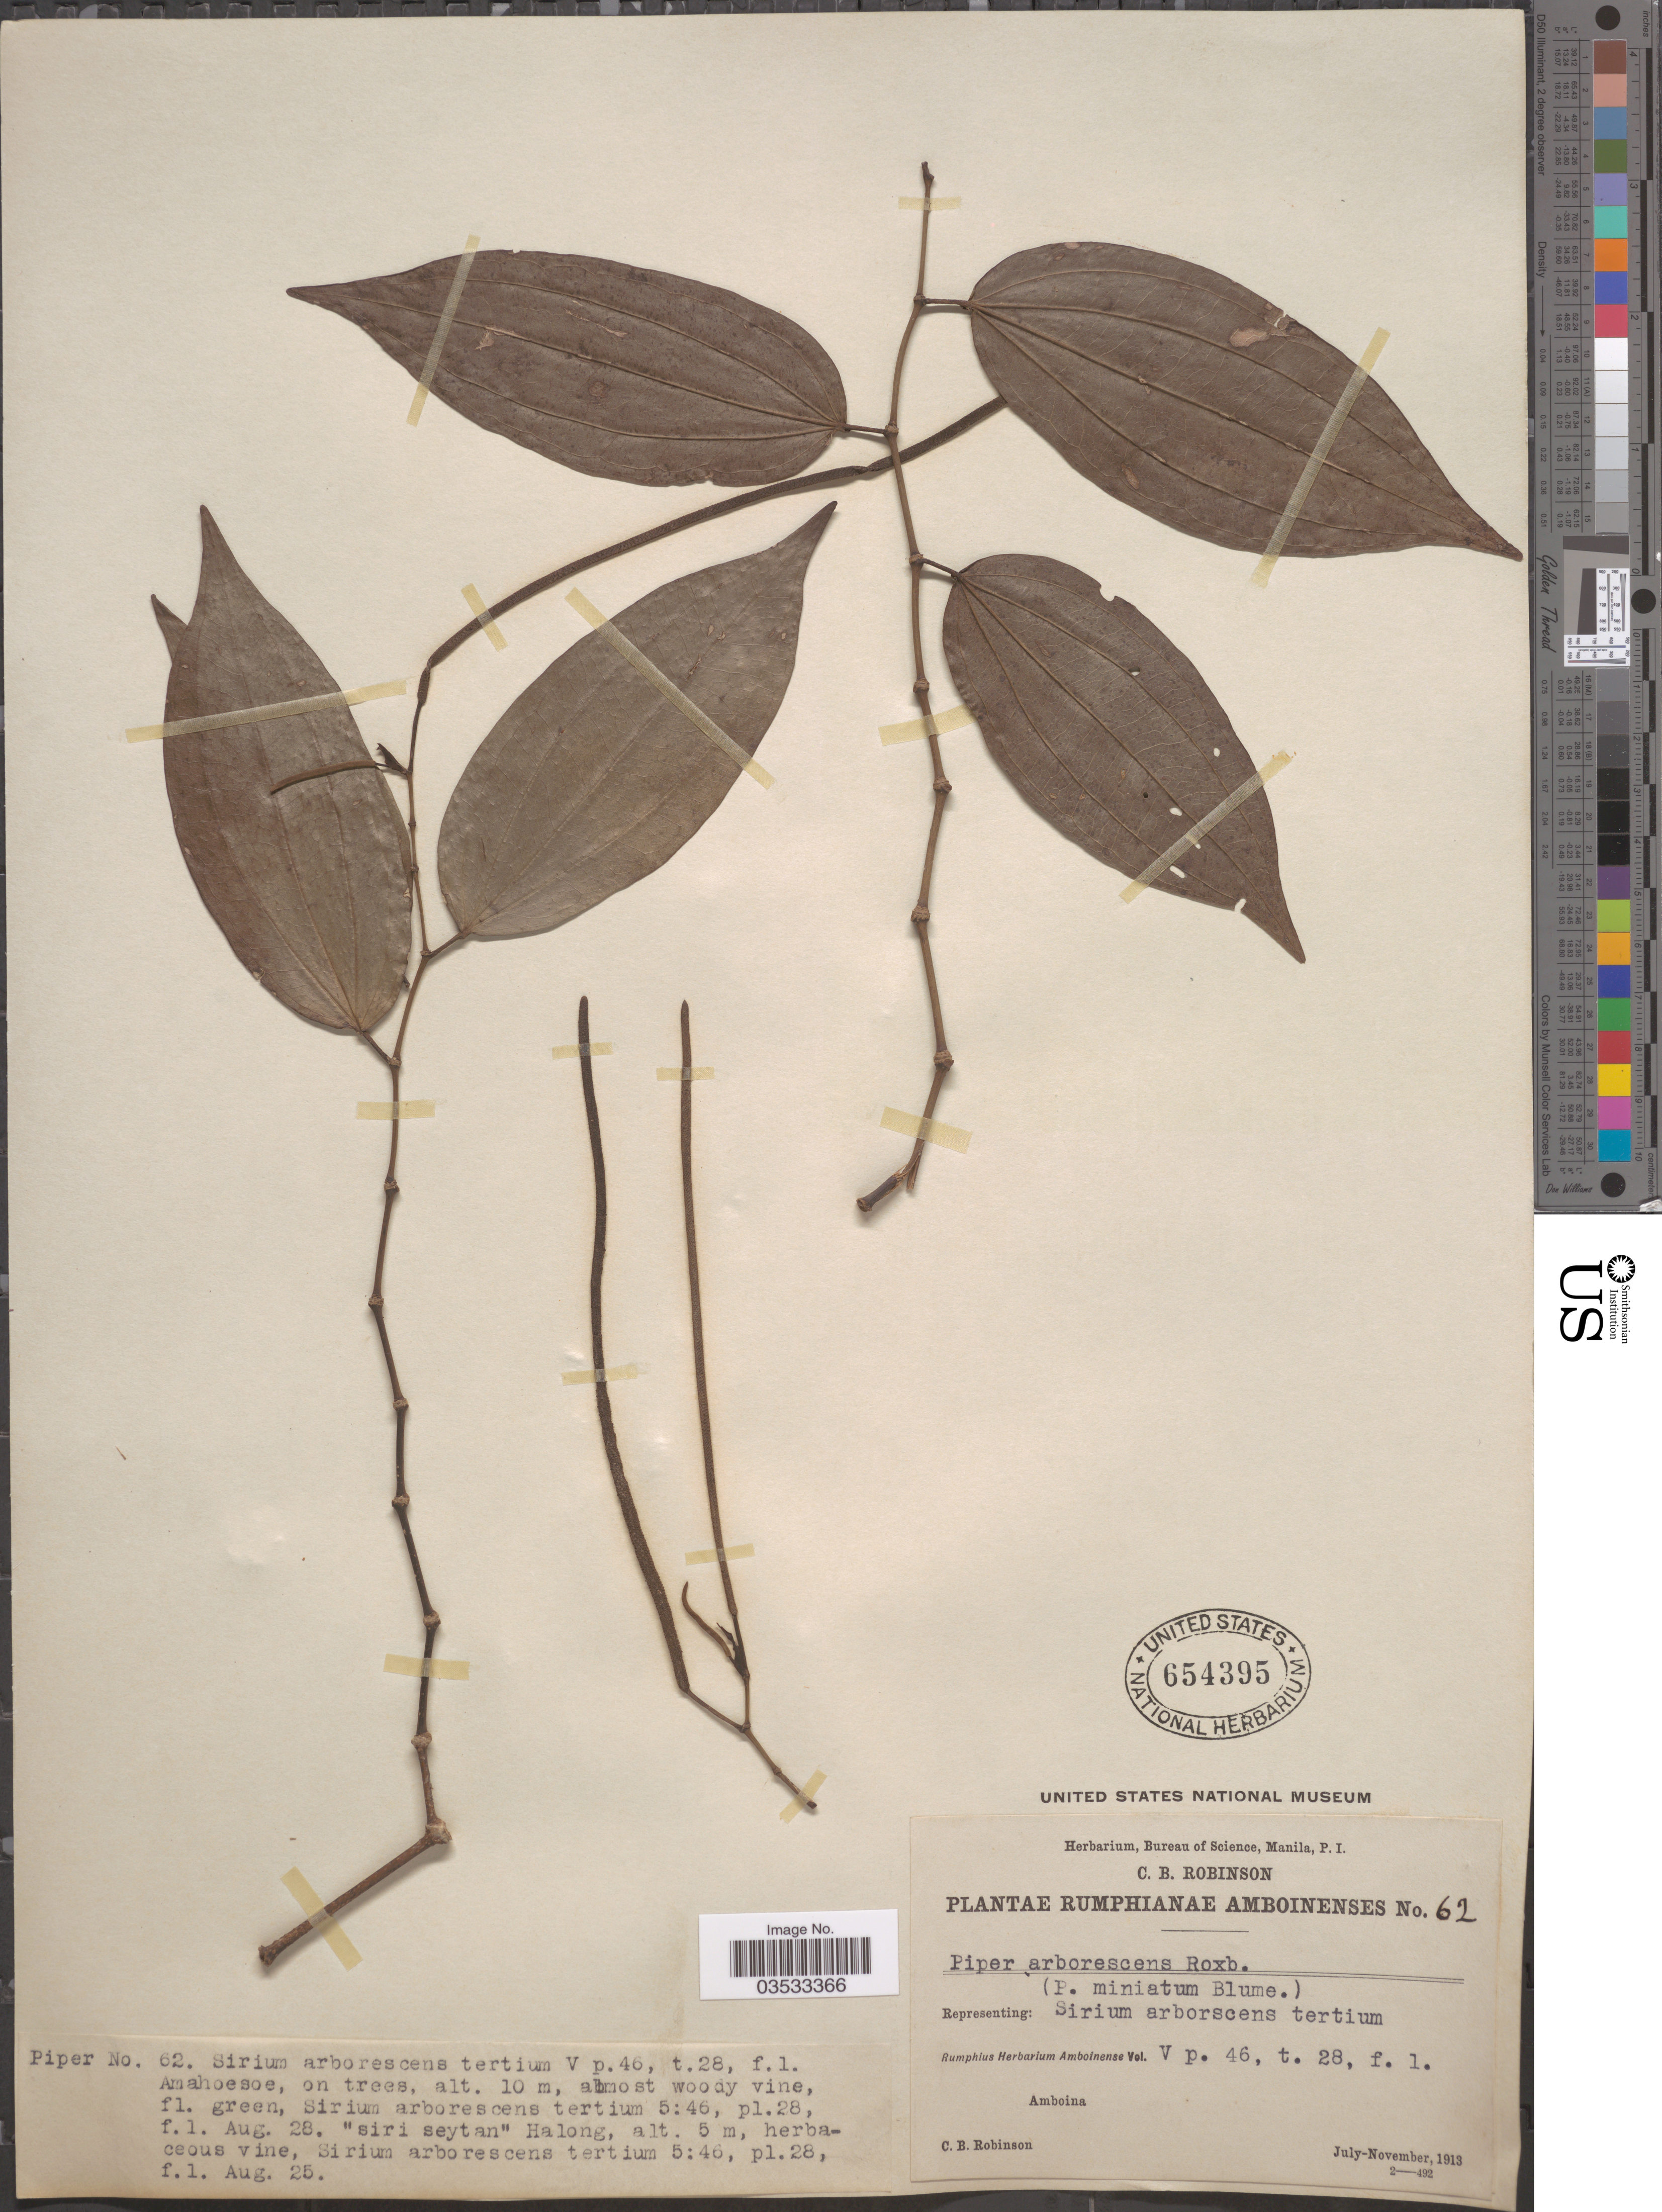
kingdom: Plantae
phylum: Tracheophyta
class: Magnoliopsida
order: Piperales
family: Piperaceae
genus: Piper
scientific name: Piper arborescens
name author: Roxb.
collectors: C. Robinson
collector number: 62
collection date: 1913-08-25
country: Indonesia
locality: Amboina.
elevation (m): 10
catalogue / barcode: US 654395